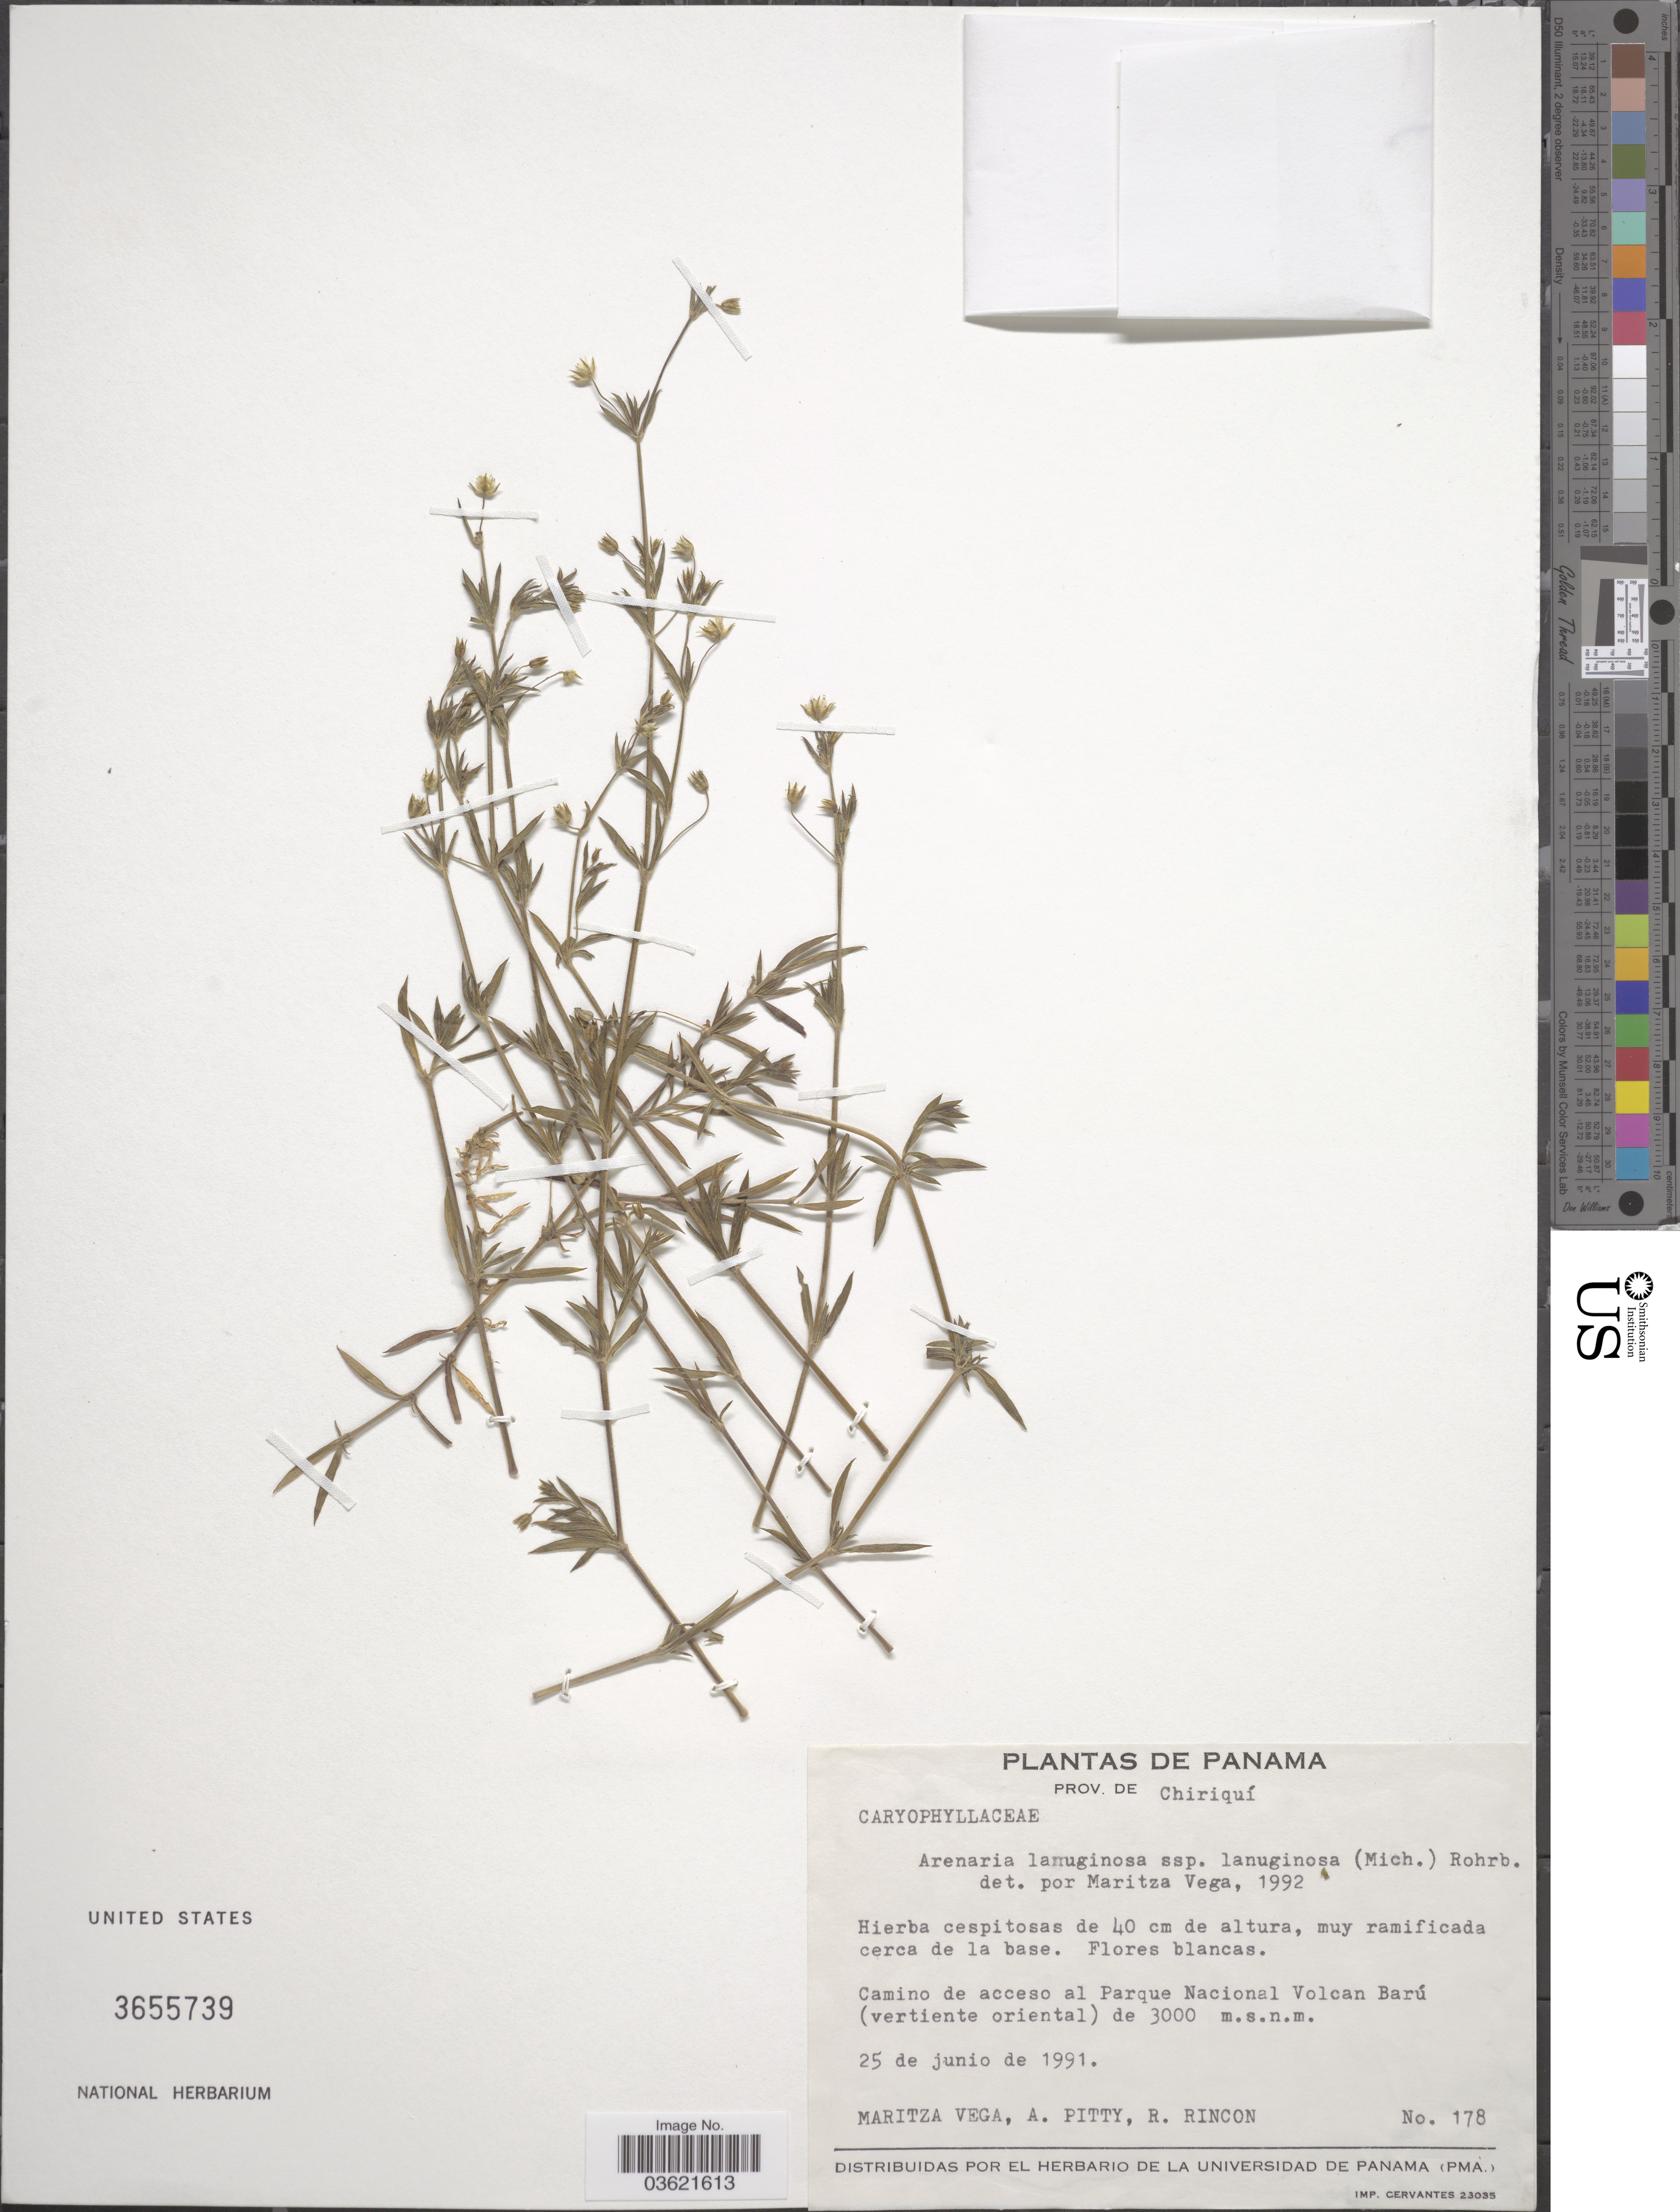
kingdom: Plantae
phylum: Tracheophyta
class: Magnoliopsida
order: Caryophyllales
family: Caryophyllaceae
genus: Arenaria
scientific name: Arenaria lanuginosa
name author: (Michx.) Rohrb.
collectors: M. Vega, A. Pitty & R. Rincon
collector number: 178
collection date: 1991-06-25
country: Panama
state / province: Chiriqui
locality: Camino de acceso al Parque Nacional Volcan Barú (vertiente oriental).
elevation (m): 3000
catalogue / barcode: US 3655739